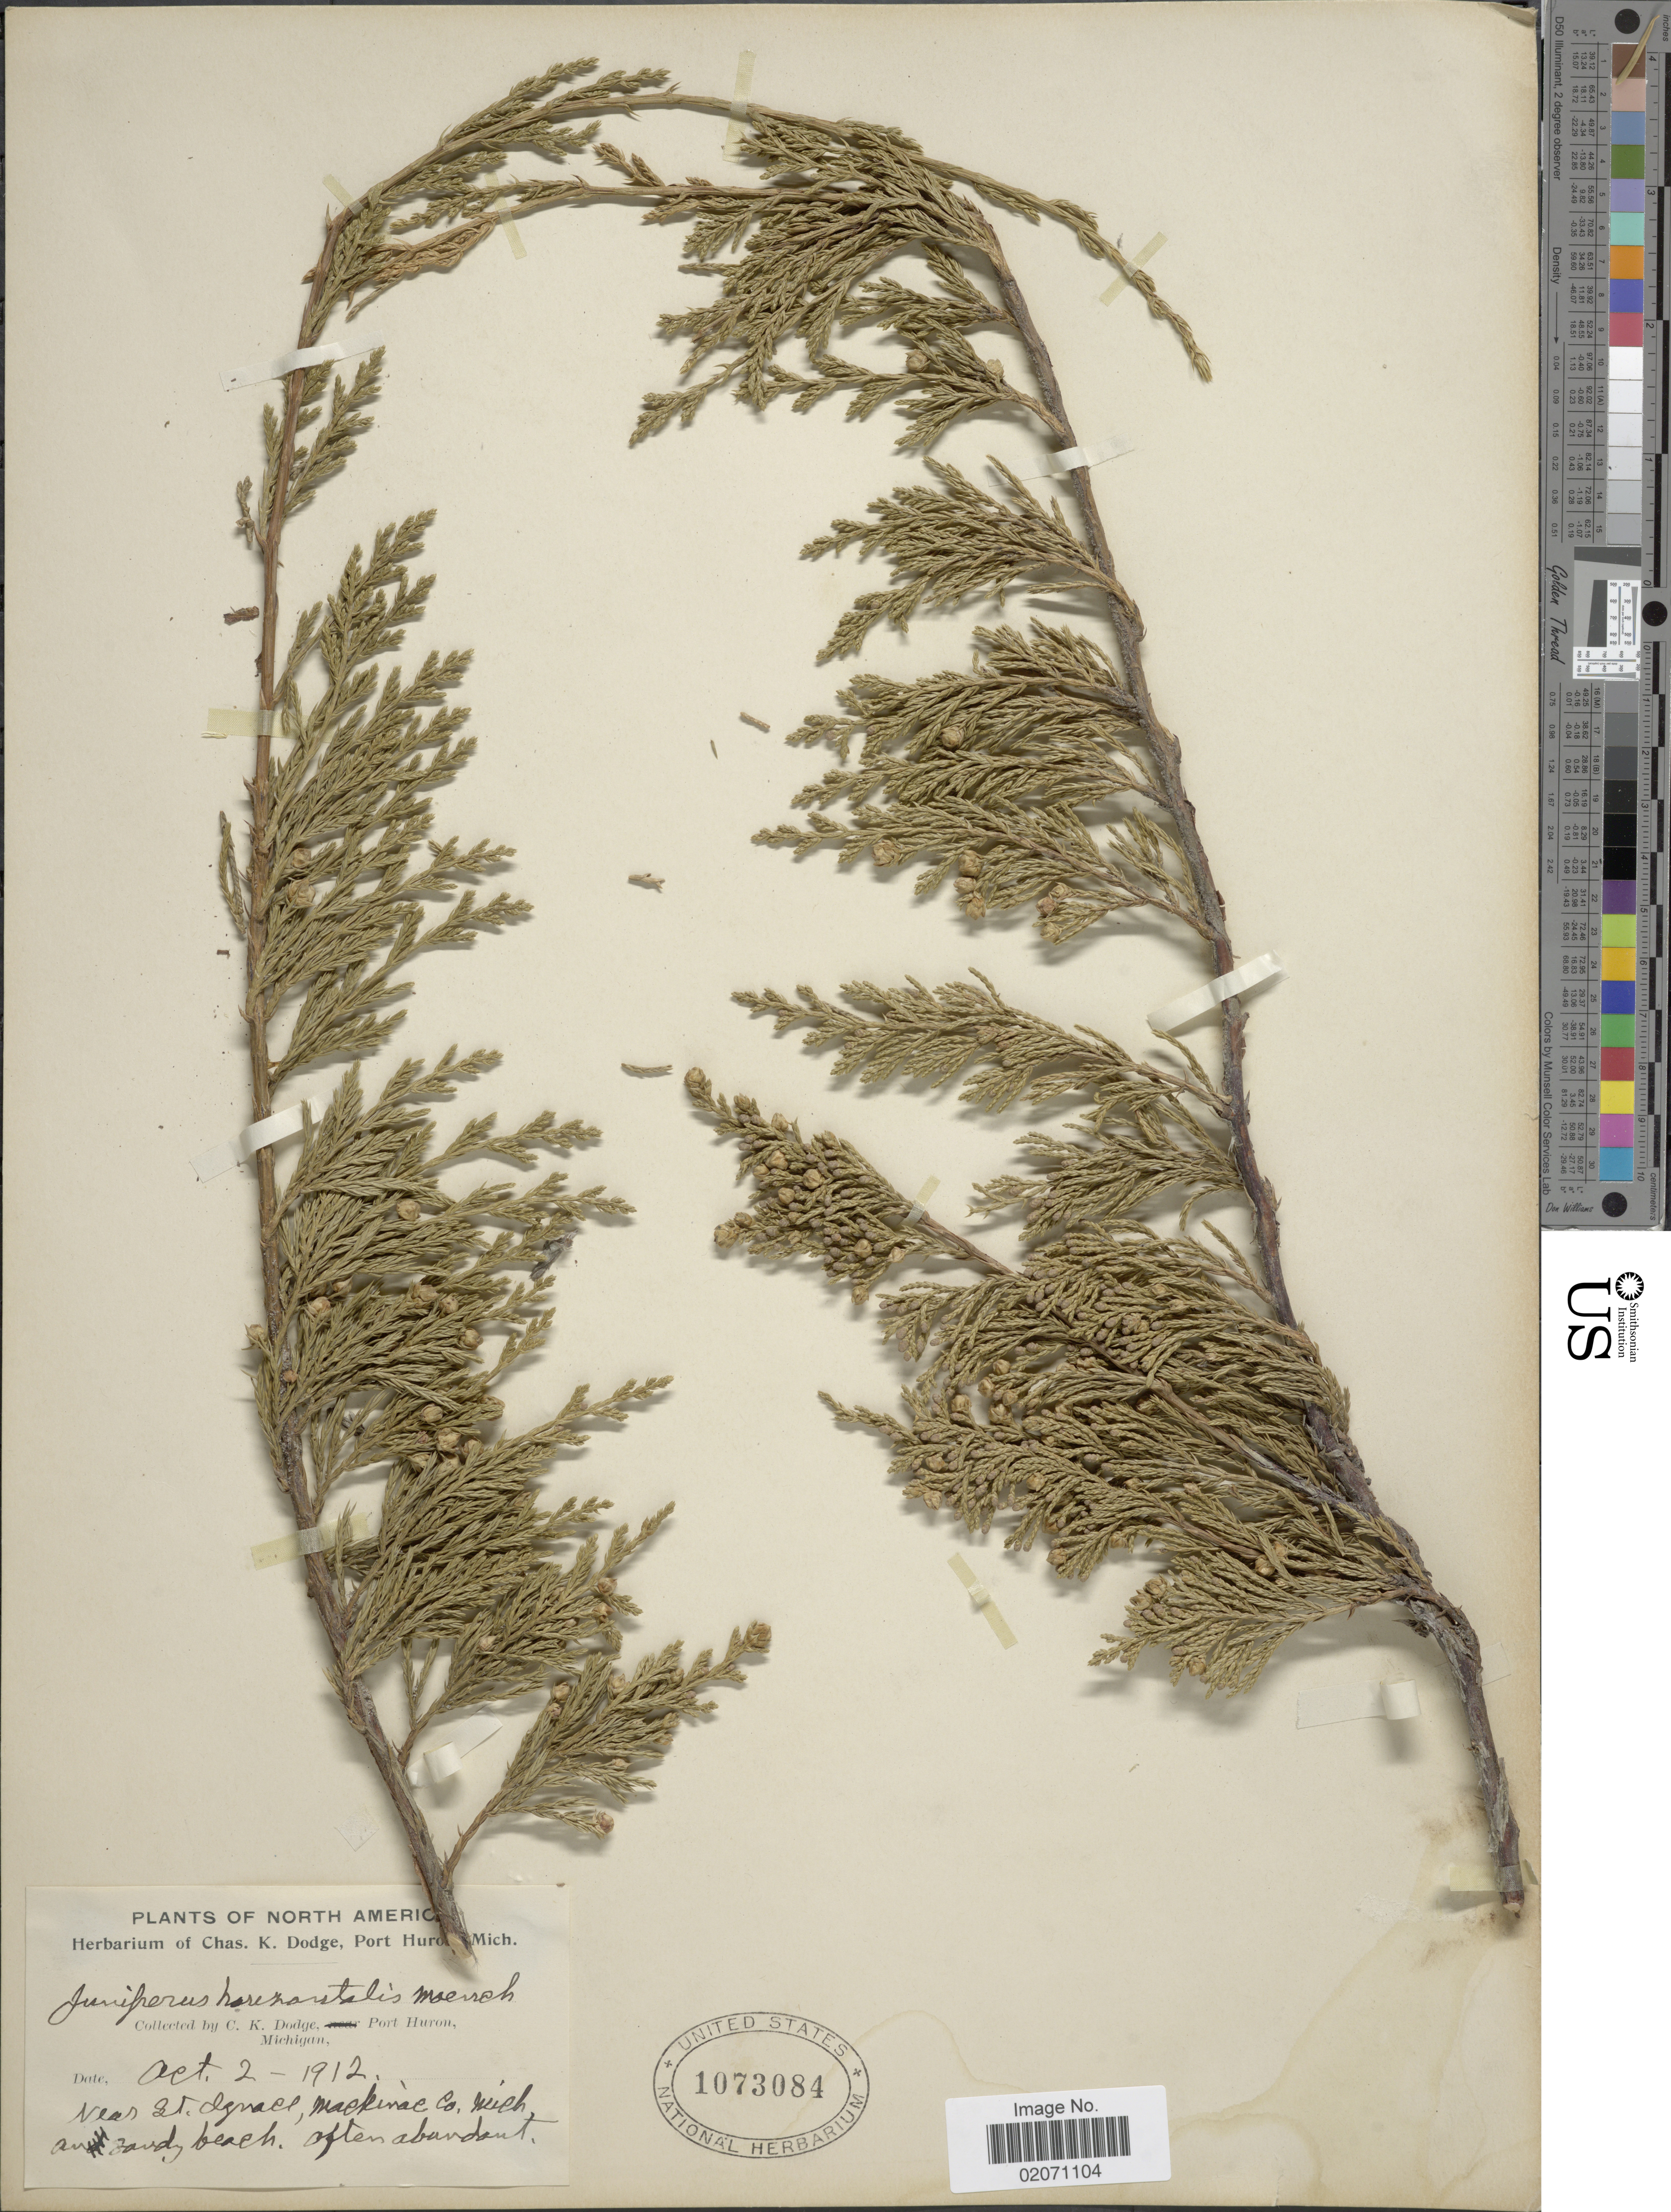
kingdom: Plantae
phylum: Tracheophyta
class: Pinopsida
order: Pinales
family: Cupressaceae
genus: Juniperus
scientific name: Juniperus horizontalis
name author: Moench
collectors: C. Dodge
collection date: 1912-10-02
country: United States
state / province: Michigan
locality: Port Huron, near St. Ignace, Mackinac Co.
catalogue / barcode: US 1073084